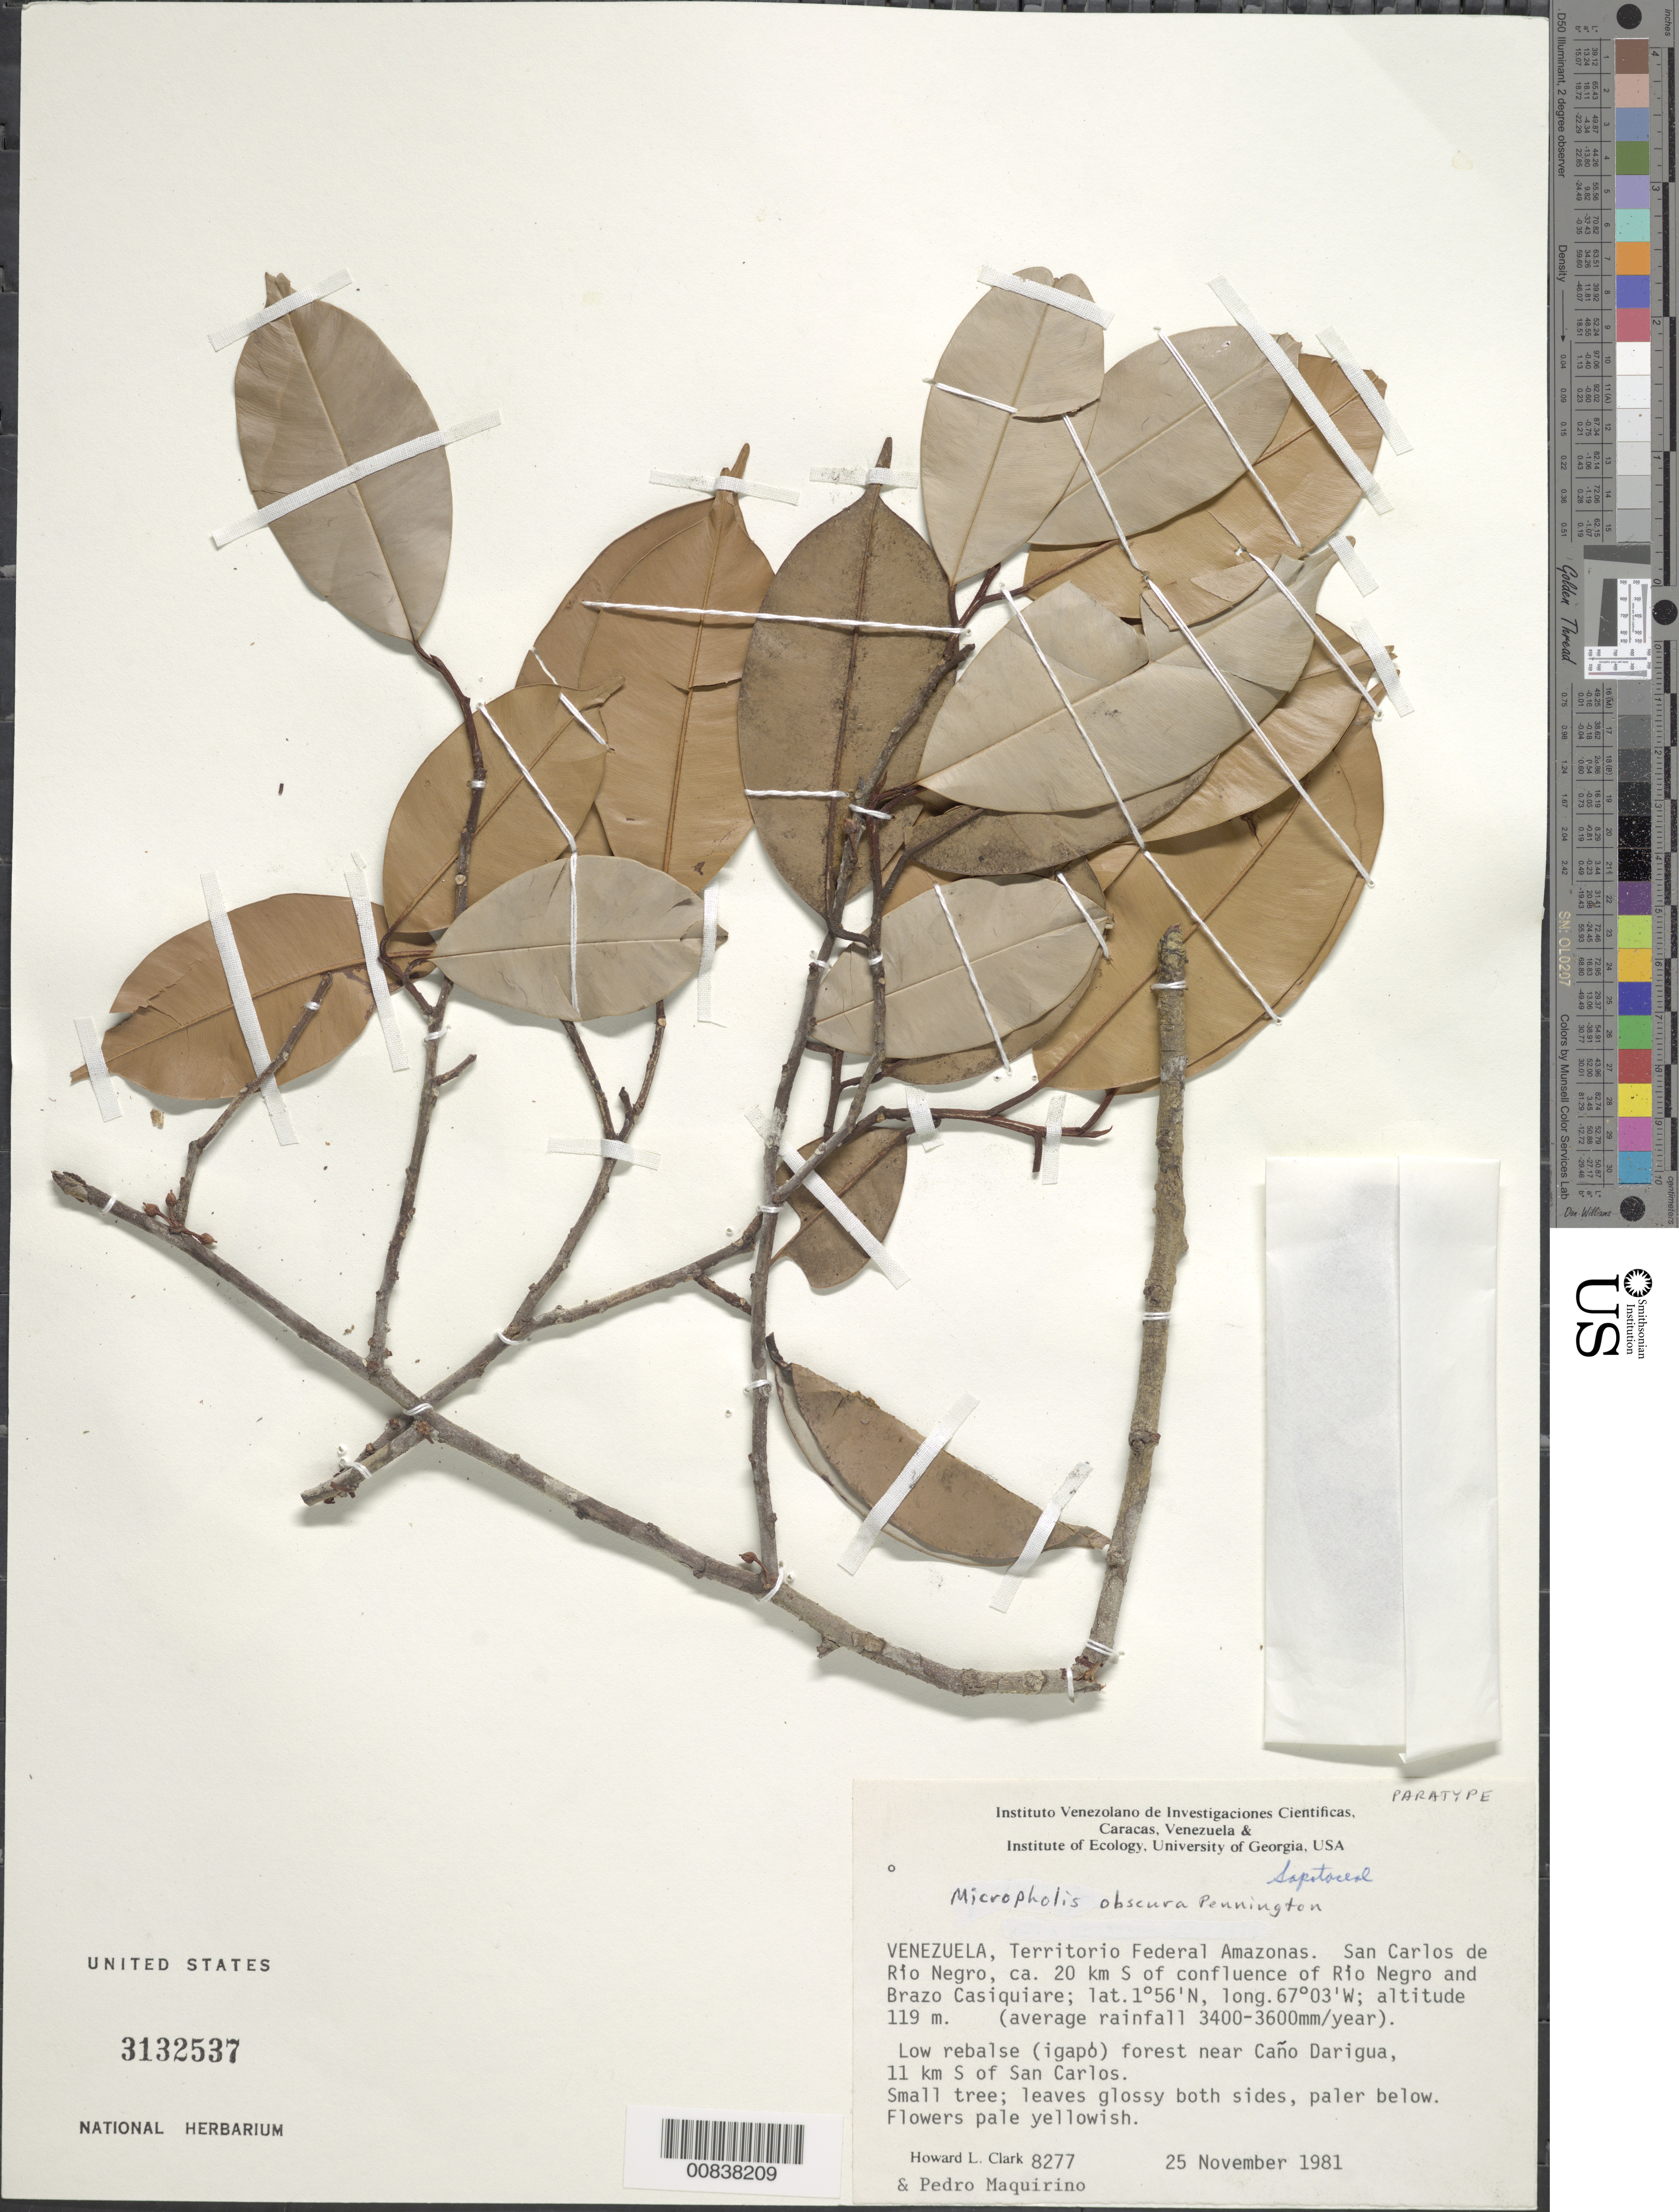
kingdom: Plantae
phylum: Tracheophyta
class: Magnoliopsida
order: Ericales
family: Sapotaceae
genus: Micropholis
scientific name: Micropholis obscura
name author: T.D. Penn.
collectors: H. L. Clark & P. Maquirino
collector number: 8277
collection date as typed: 25-Nov-81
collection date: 1981-11-25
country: Venezuela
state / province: Amazonas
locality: San Carlos de Río Negro, ca. 20 km S of confluence of Río Negro and Brazo Casiquiare; near Caño Darigua, 11 km S of San Carlos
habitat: Average rainfall 3400-3600mm/year, low rebalse (igapo) forest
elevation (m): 119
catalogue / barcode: US 3132537